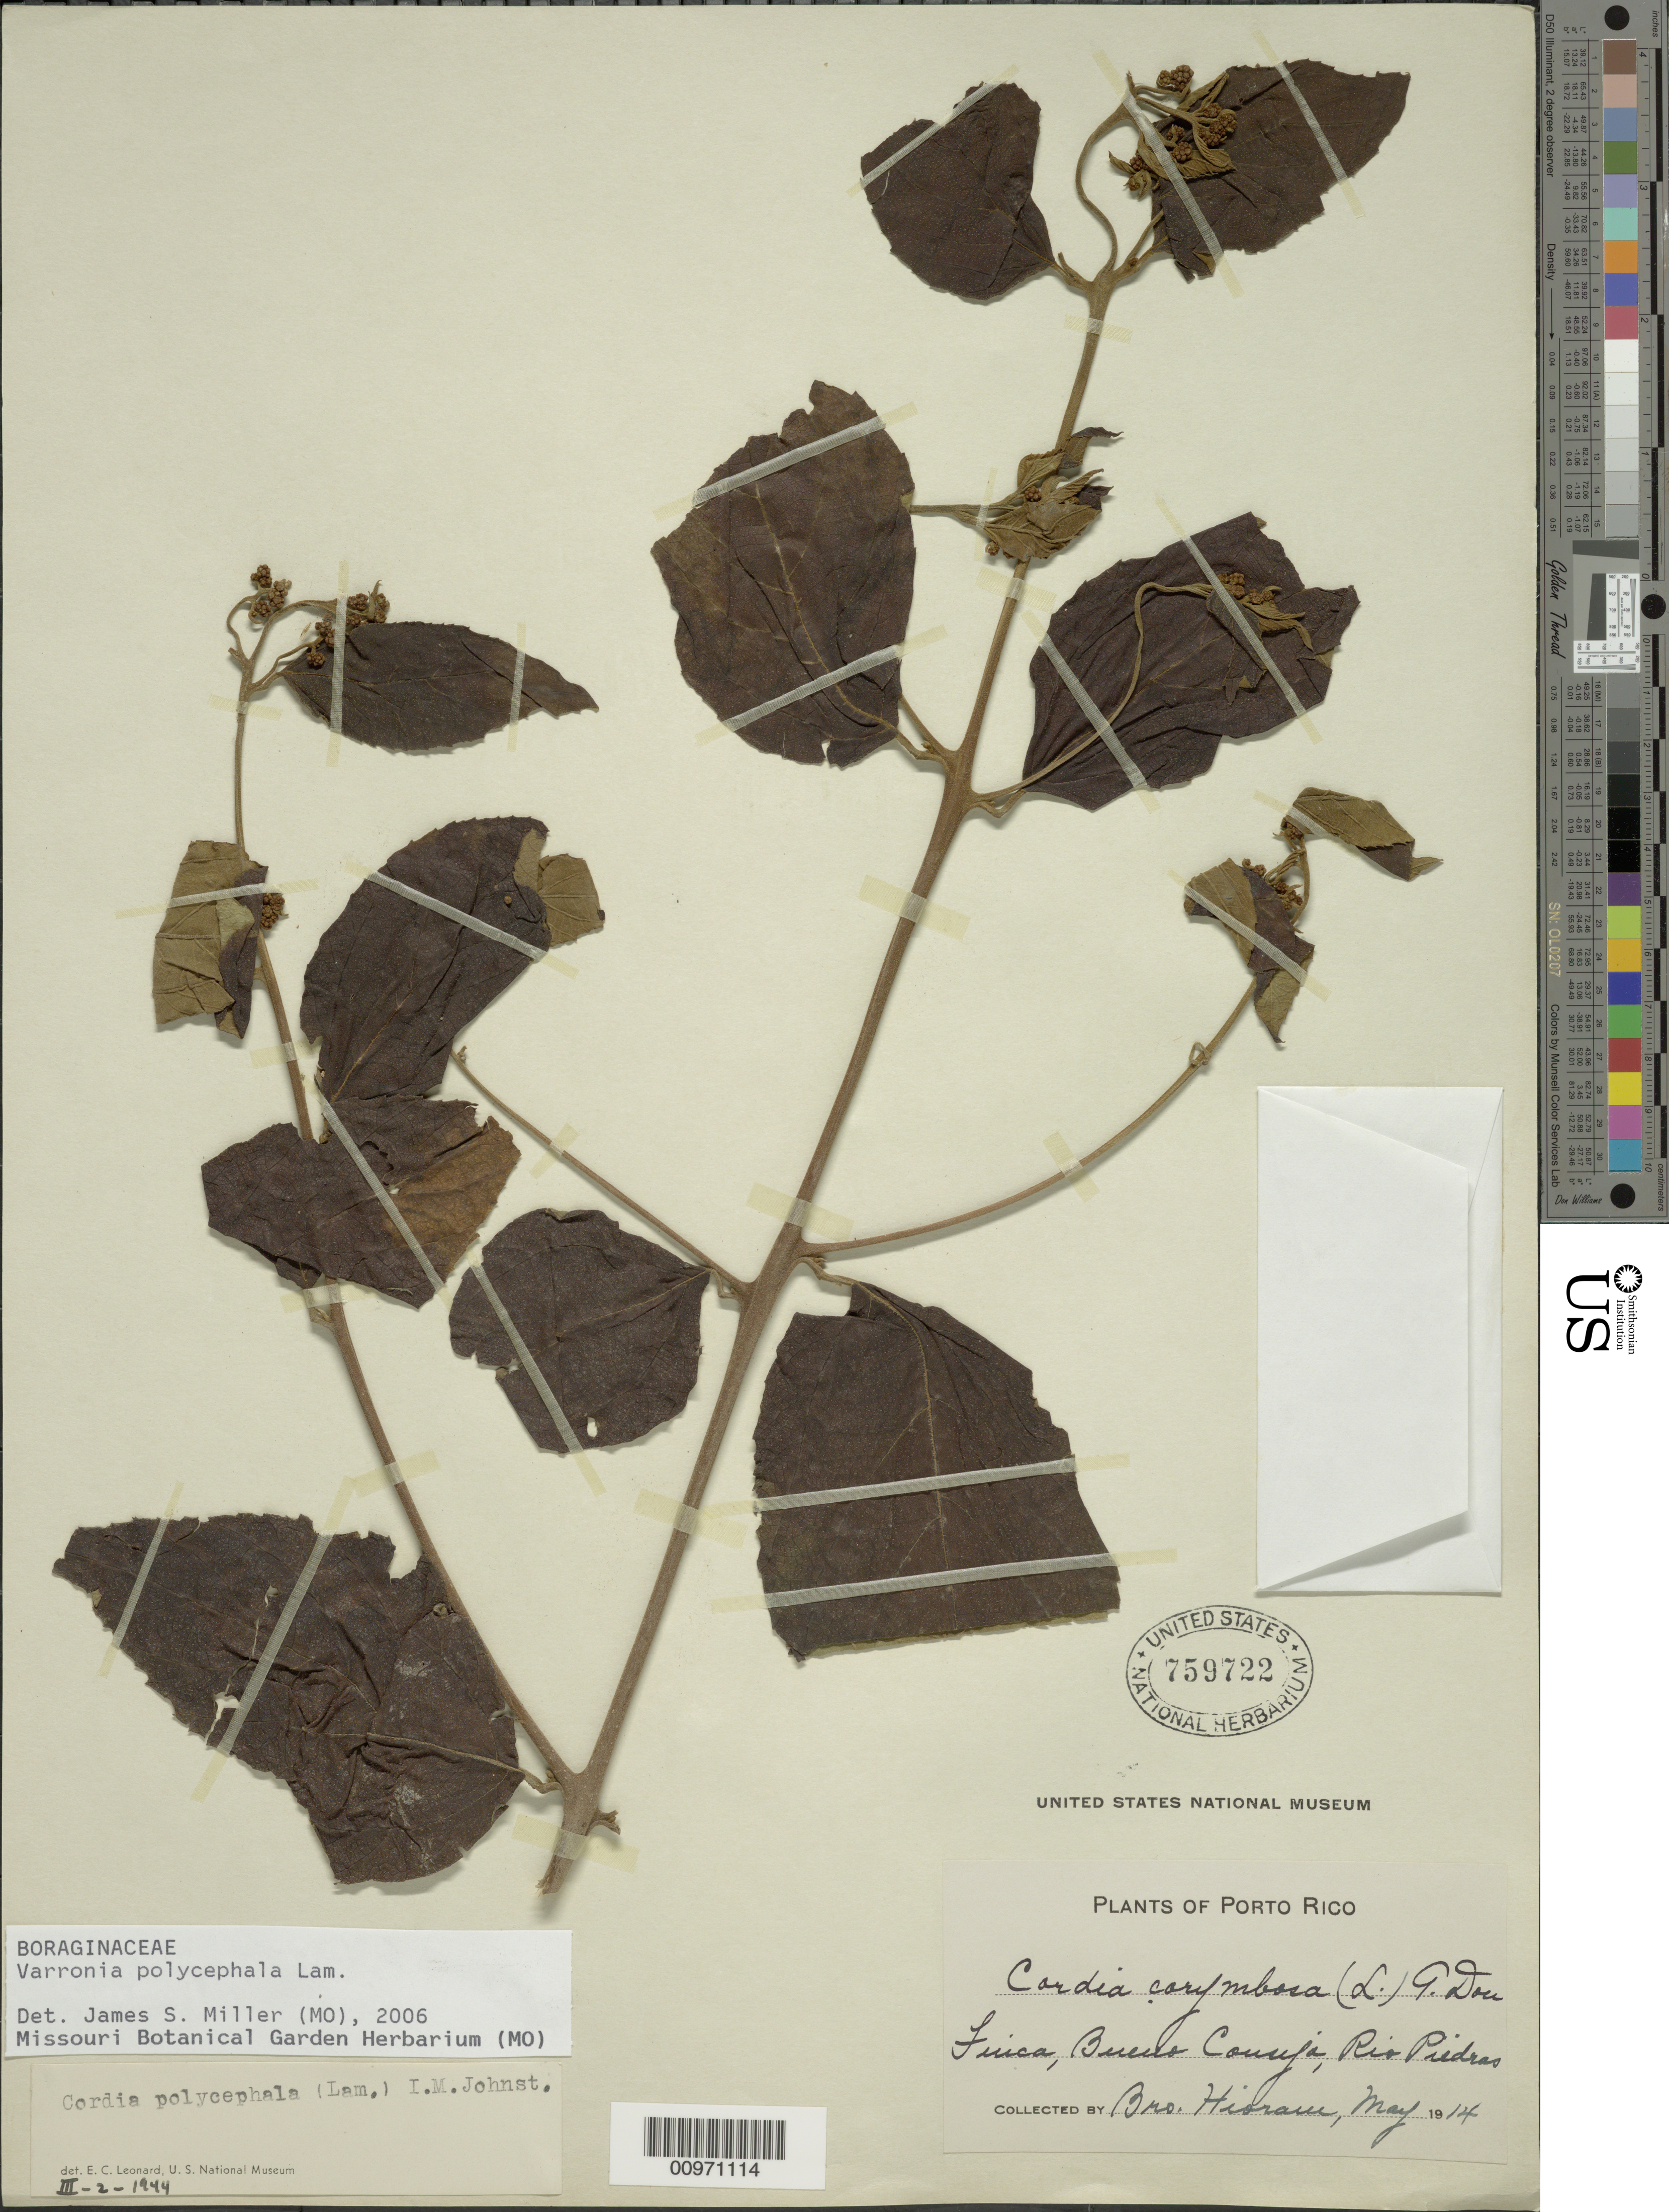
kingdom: Plantae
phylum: Tracheophyta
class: Magnoliopsida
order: Boraginales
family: Cordiaceae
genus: Varronia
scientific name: Varronia polycephala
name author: Lam.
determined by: Miller, James S., (MO), Missouri Botanical Garden (UNITED STATES)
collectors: Bro. Hioram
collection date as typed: May 1914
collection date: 1914-05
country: Puerto Rico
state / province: San Juan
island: Puerto Rico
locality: Finca, Bueno Conseja, Rio Piedras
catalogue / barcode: US 759722